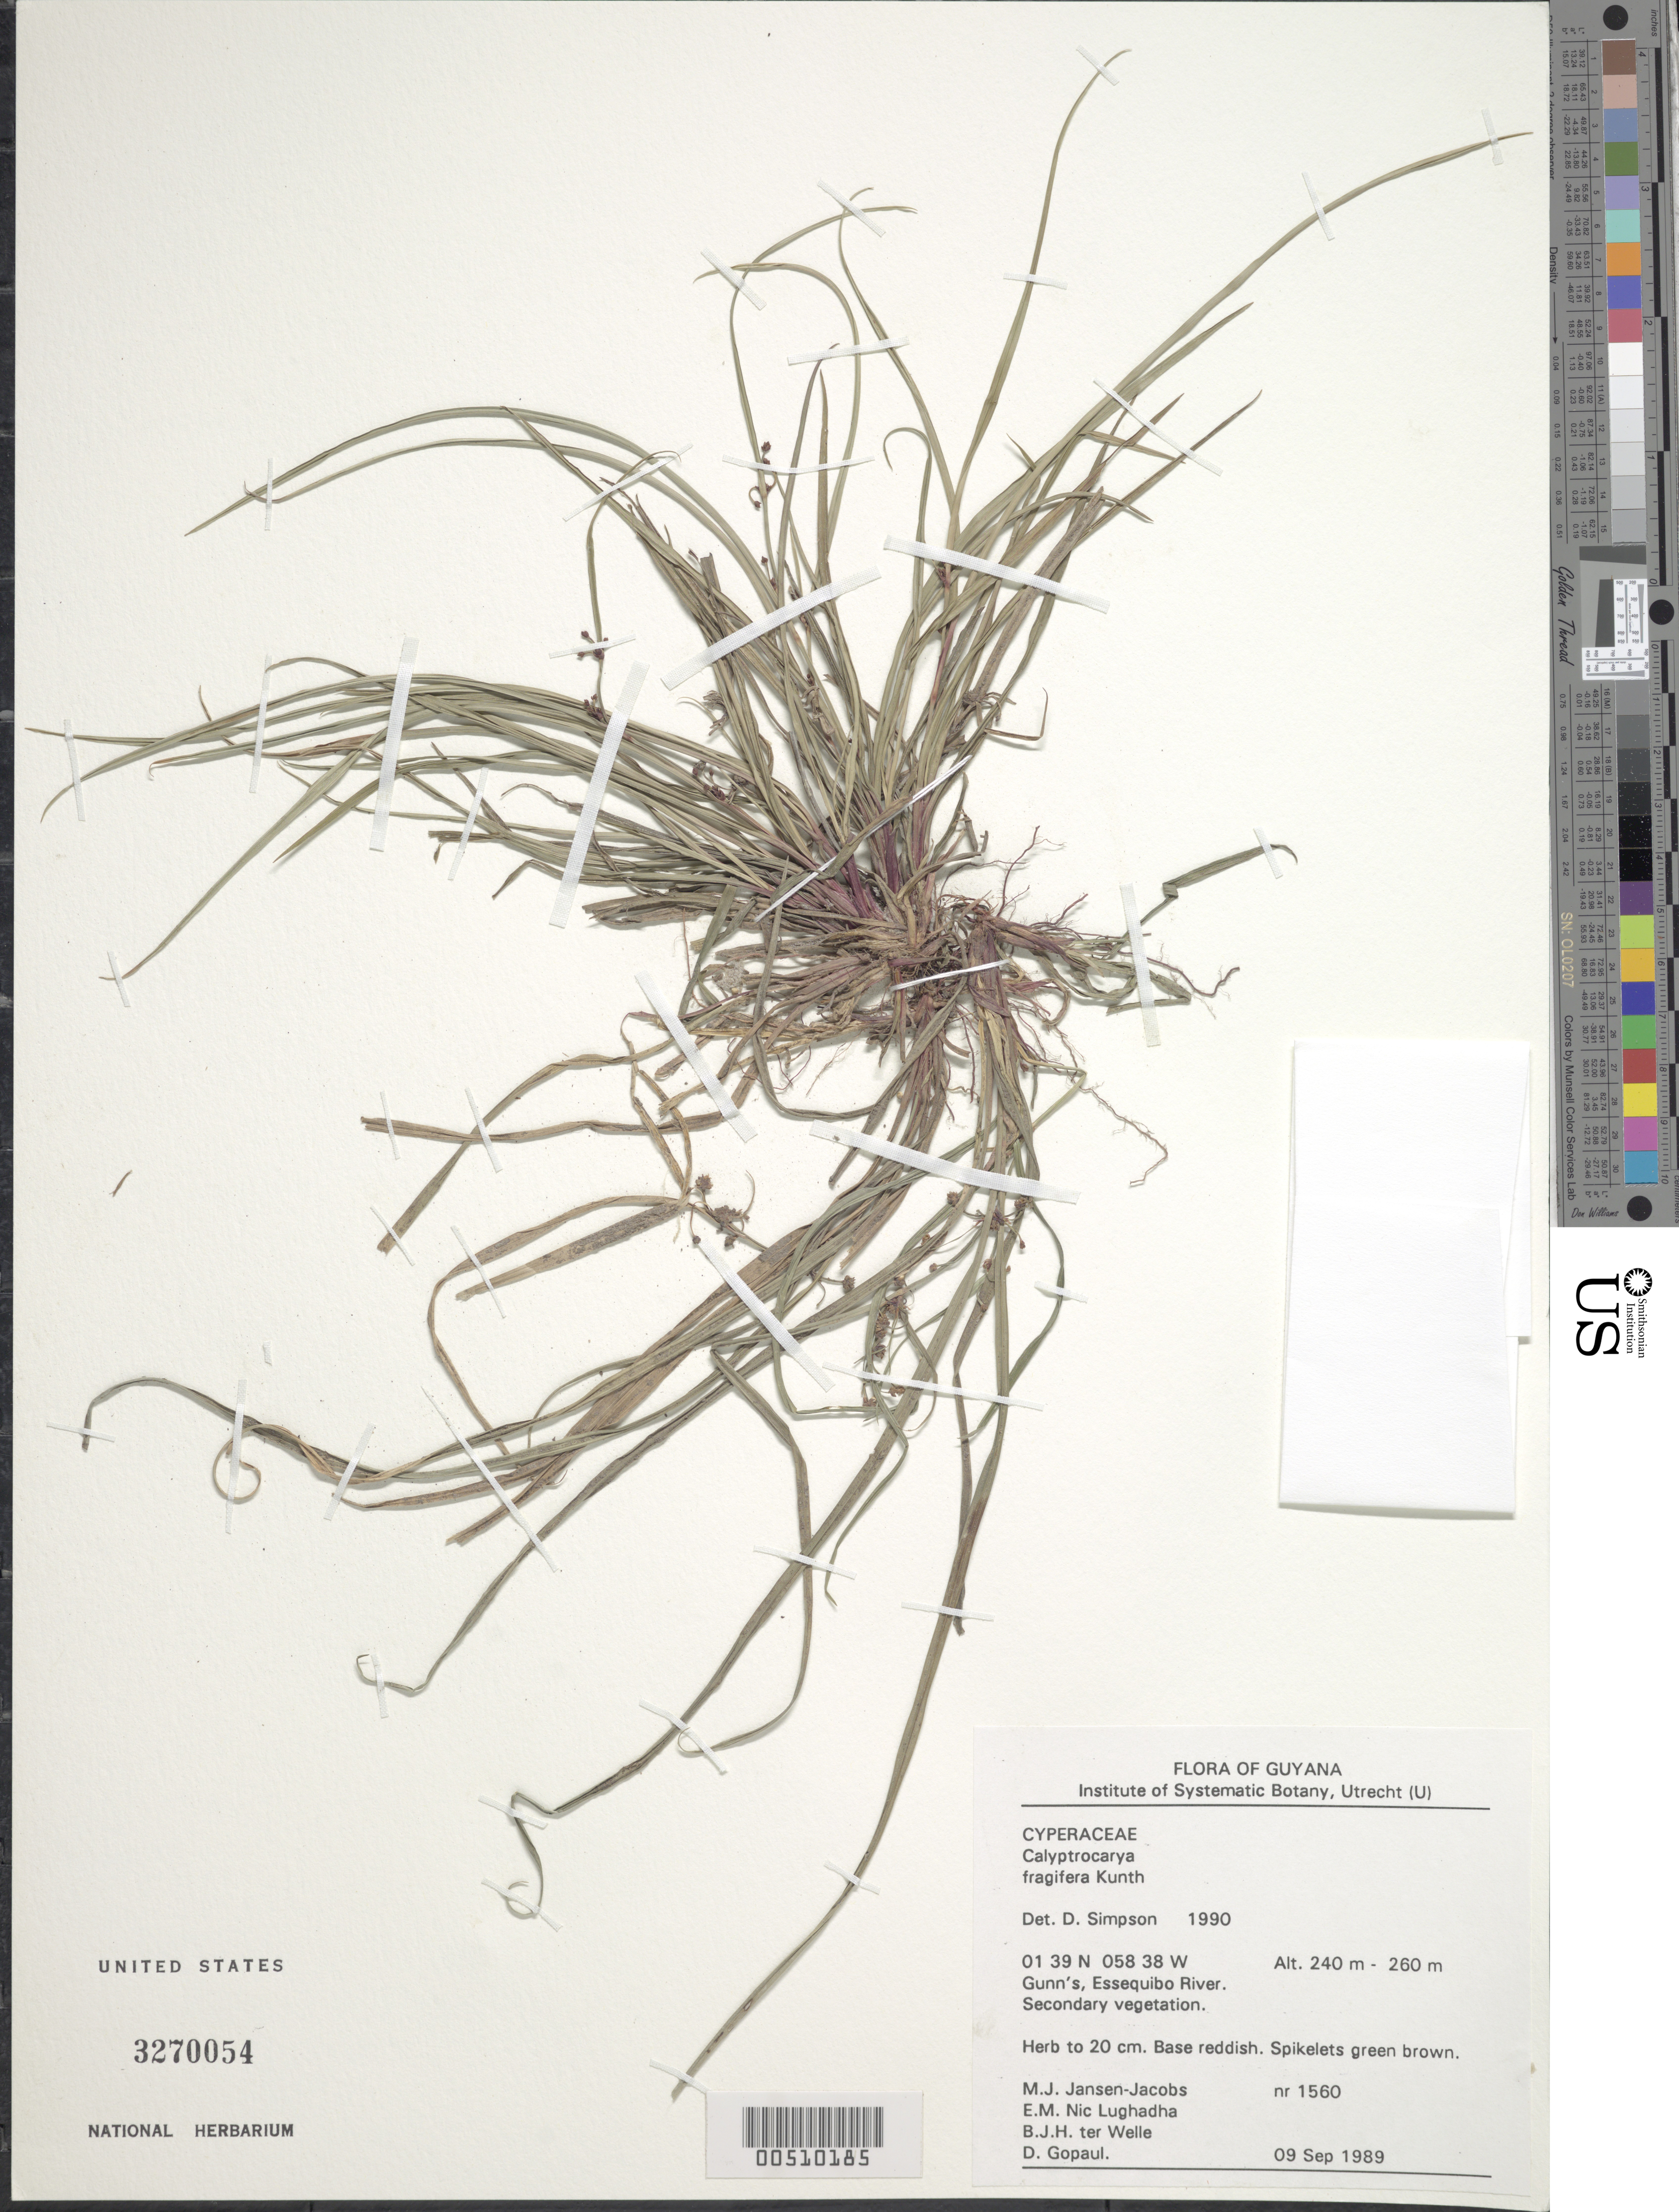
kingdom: Plantae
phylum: Tracheophyta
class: Liliopsida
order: Poales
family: Cyperaceae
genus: Calyptrocarya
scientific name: Calyptrocarya glomerulata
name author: (Brongn.) Urb.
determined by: Strong, M. T., (US), Smithsonian Institution - National Museum of Natural History (UNITED STATES)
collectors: M. J. Jansen-Jacobs, M. Nic Lughadha, B. Welle & D. Gopaul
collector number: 1560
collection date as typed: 09 Sep 1989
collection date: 1989-09-09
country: Guyana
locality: Gunn's Essequibo River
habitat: Secondary vegetation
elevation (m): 240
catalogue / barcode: US 3270054